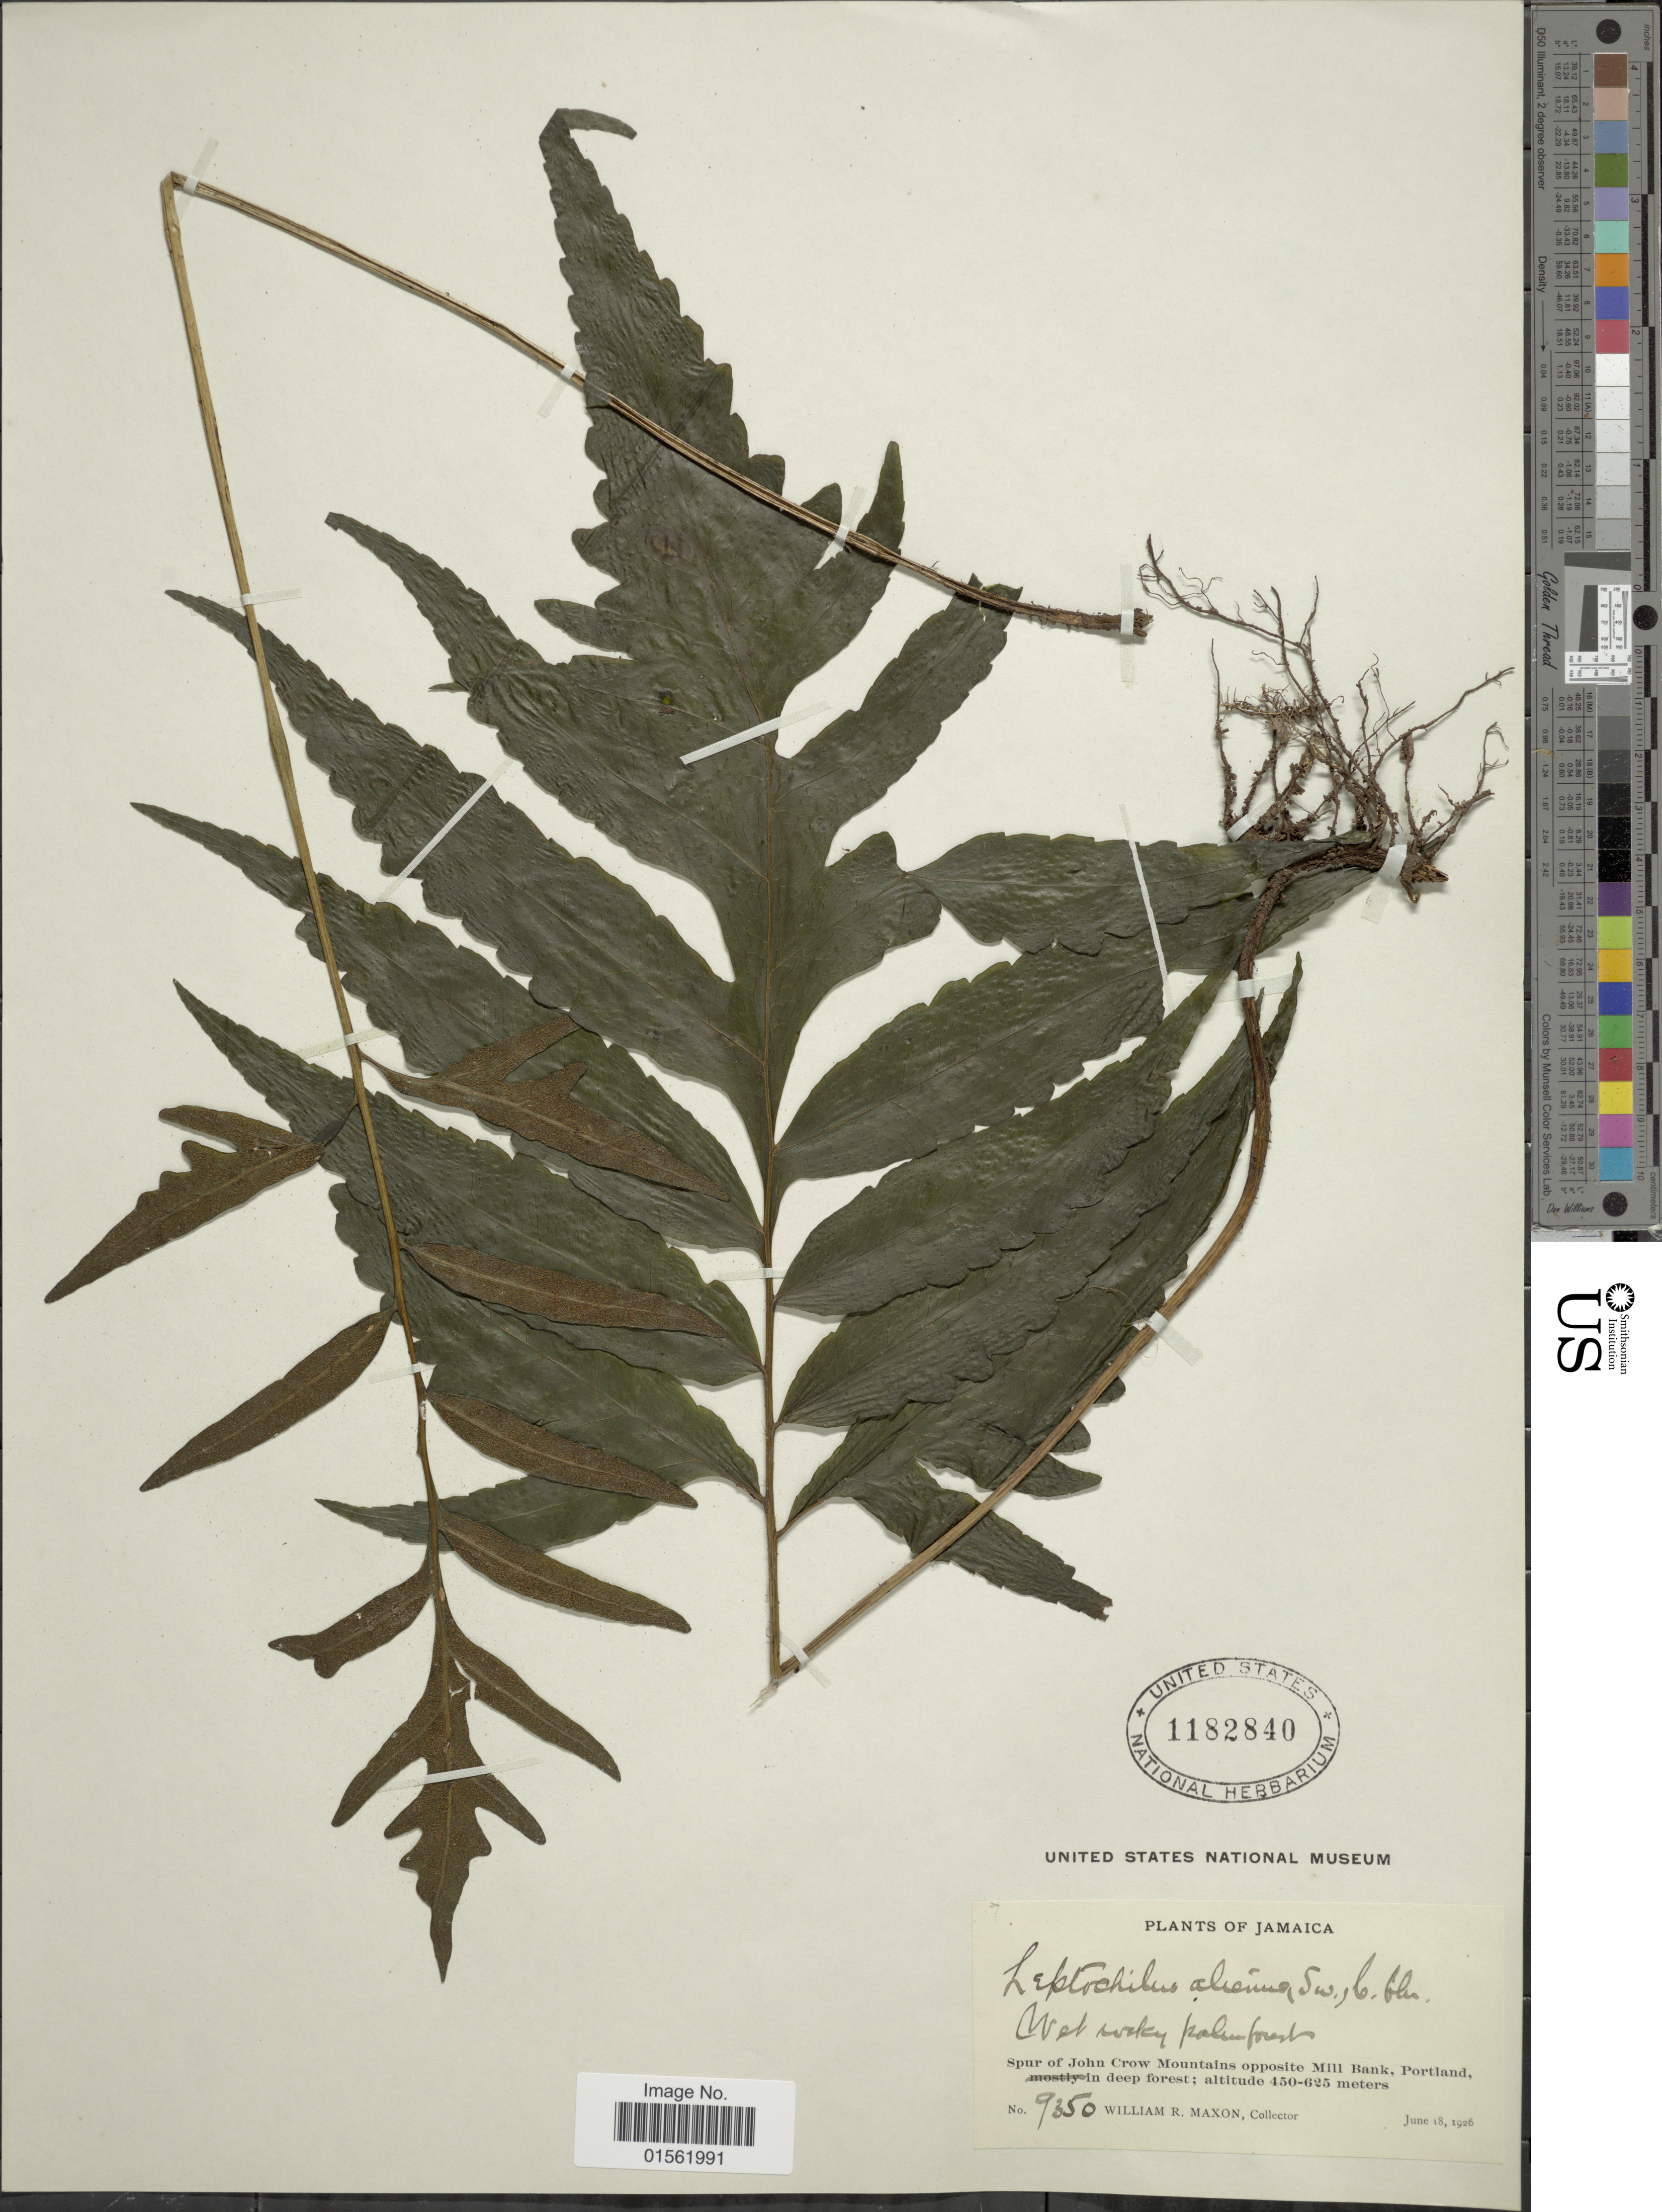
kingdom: Plantae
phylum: Tracheophyta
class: Polypodiopsida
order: Polypodiales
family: Dryopteridaceae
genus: Bolbitis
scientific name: Bolbitis aliena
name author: (Sw.) Alston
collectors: W. R. Maxon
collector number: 9350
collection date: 1926-06-18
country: Jamaica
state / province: Portland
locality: Spur of John Crow Mountains opposite Mill Bank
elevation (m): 450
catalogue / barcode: US 1182840